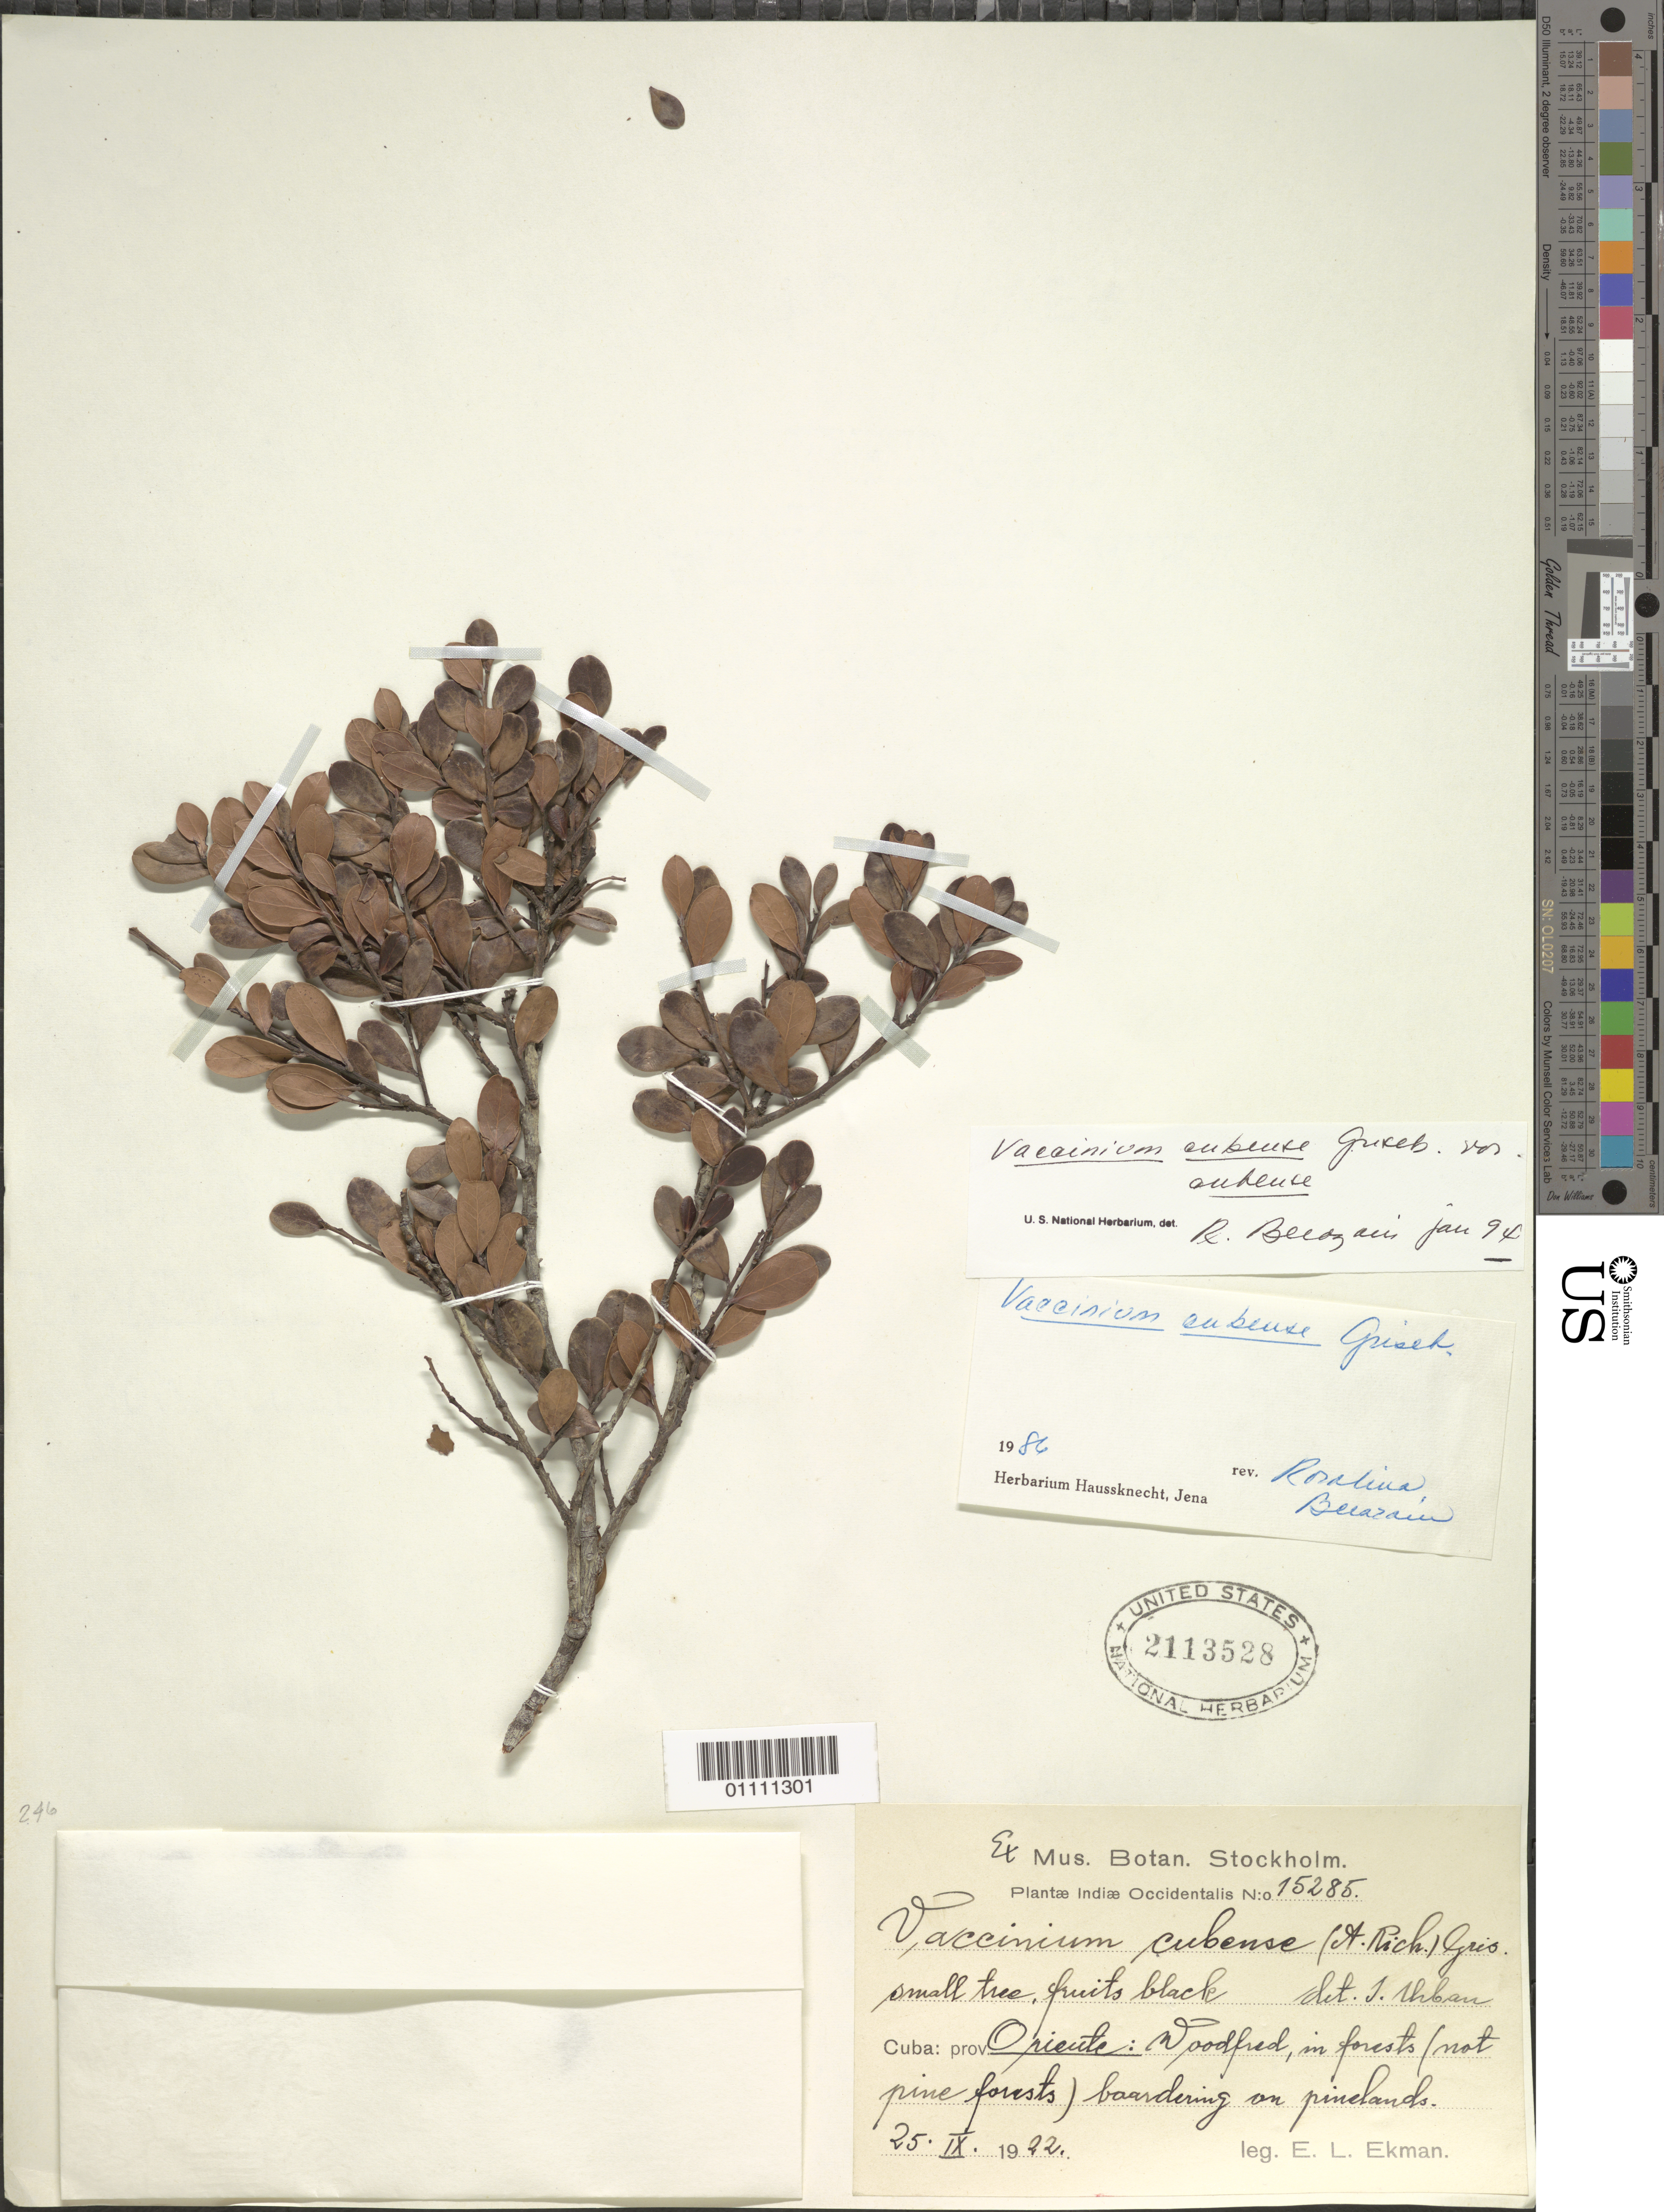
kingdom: Plantae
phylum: Tracheophyta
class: Magnoliopsida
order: Ericales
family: Ericaceae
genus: Vaccinium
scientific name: Vaccinium cubense var. cubense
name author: (A. Rich.) Griseb.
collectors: E. L. Ekman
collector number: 15285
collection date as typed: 25 Sep 1922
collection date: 1922-09-25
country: Cuba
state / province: Oriente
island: Cuba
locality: Woodland, in forests, not pine forests, boarding on pinelands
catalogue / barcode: US 2113528